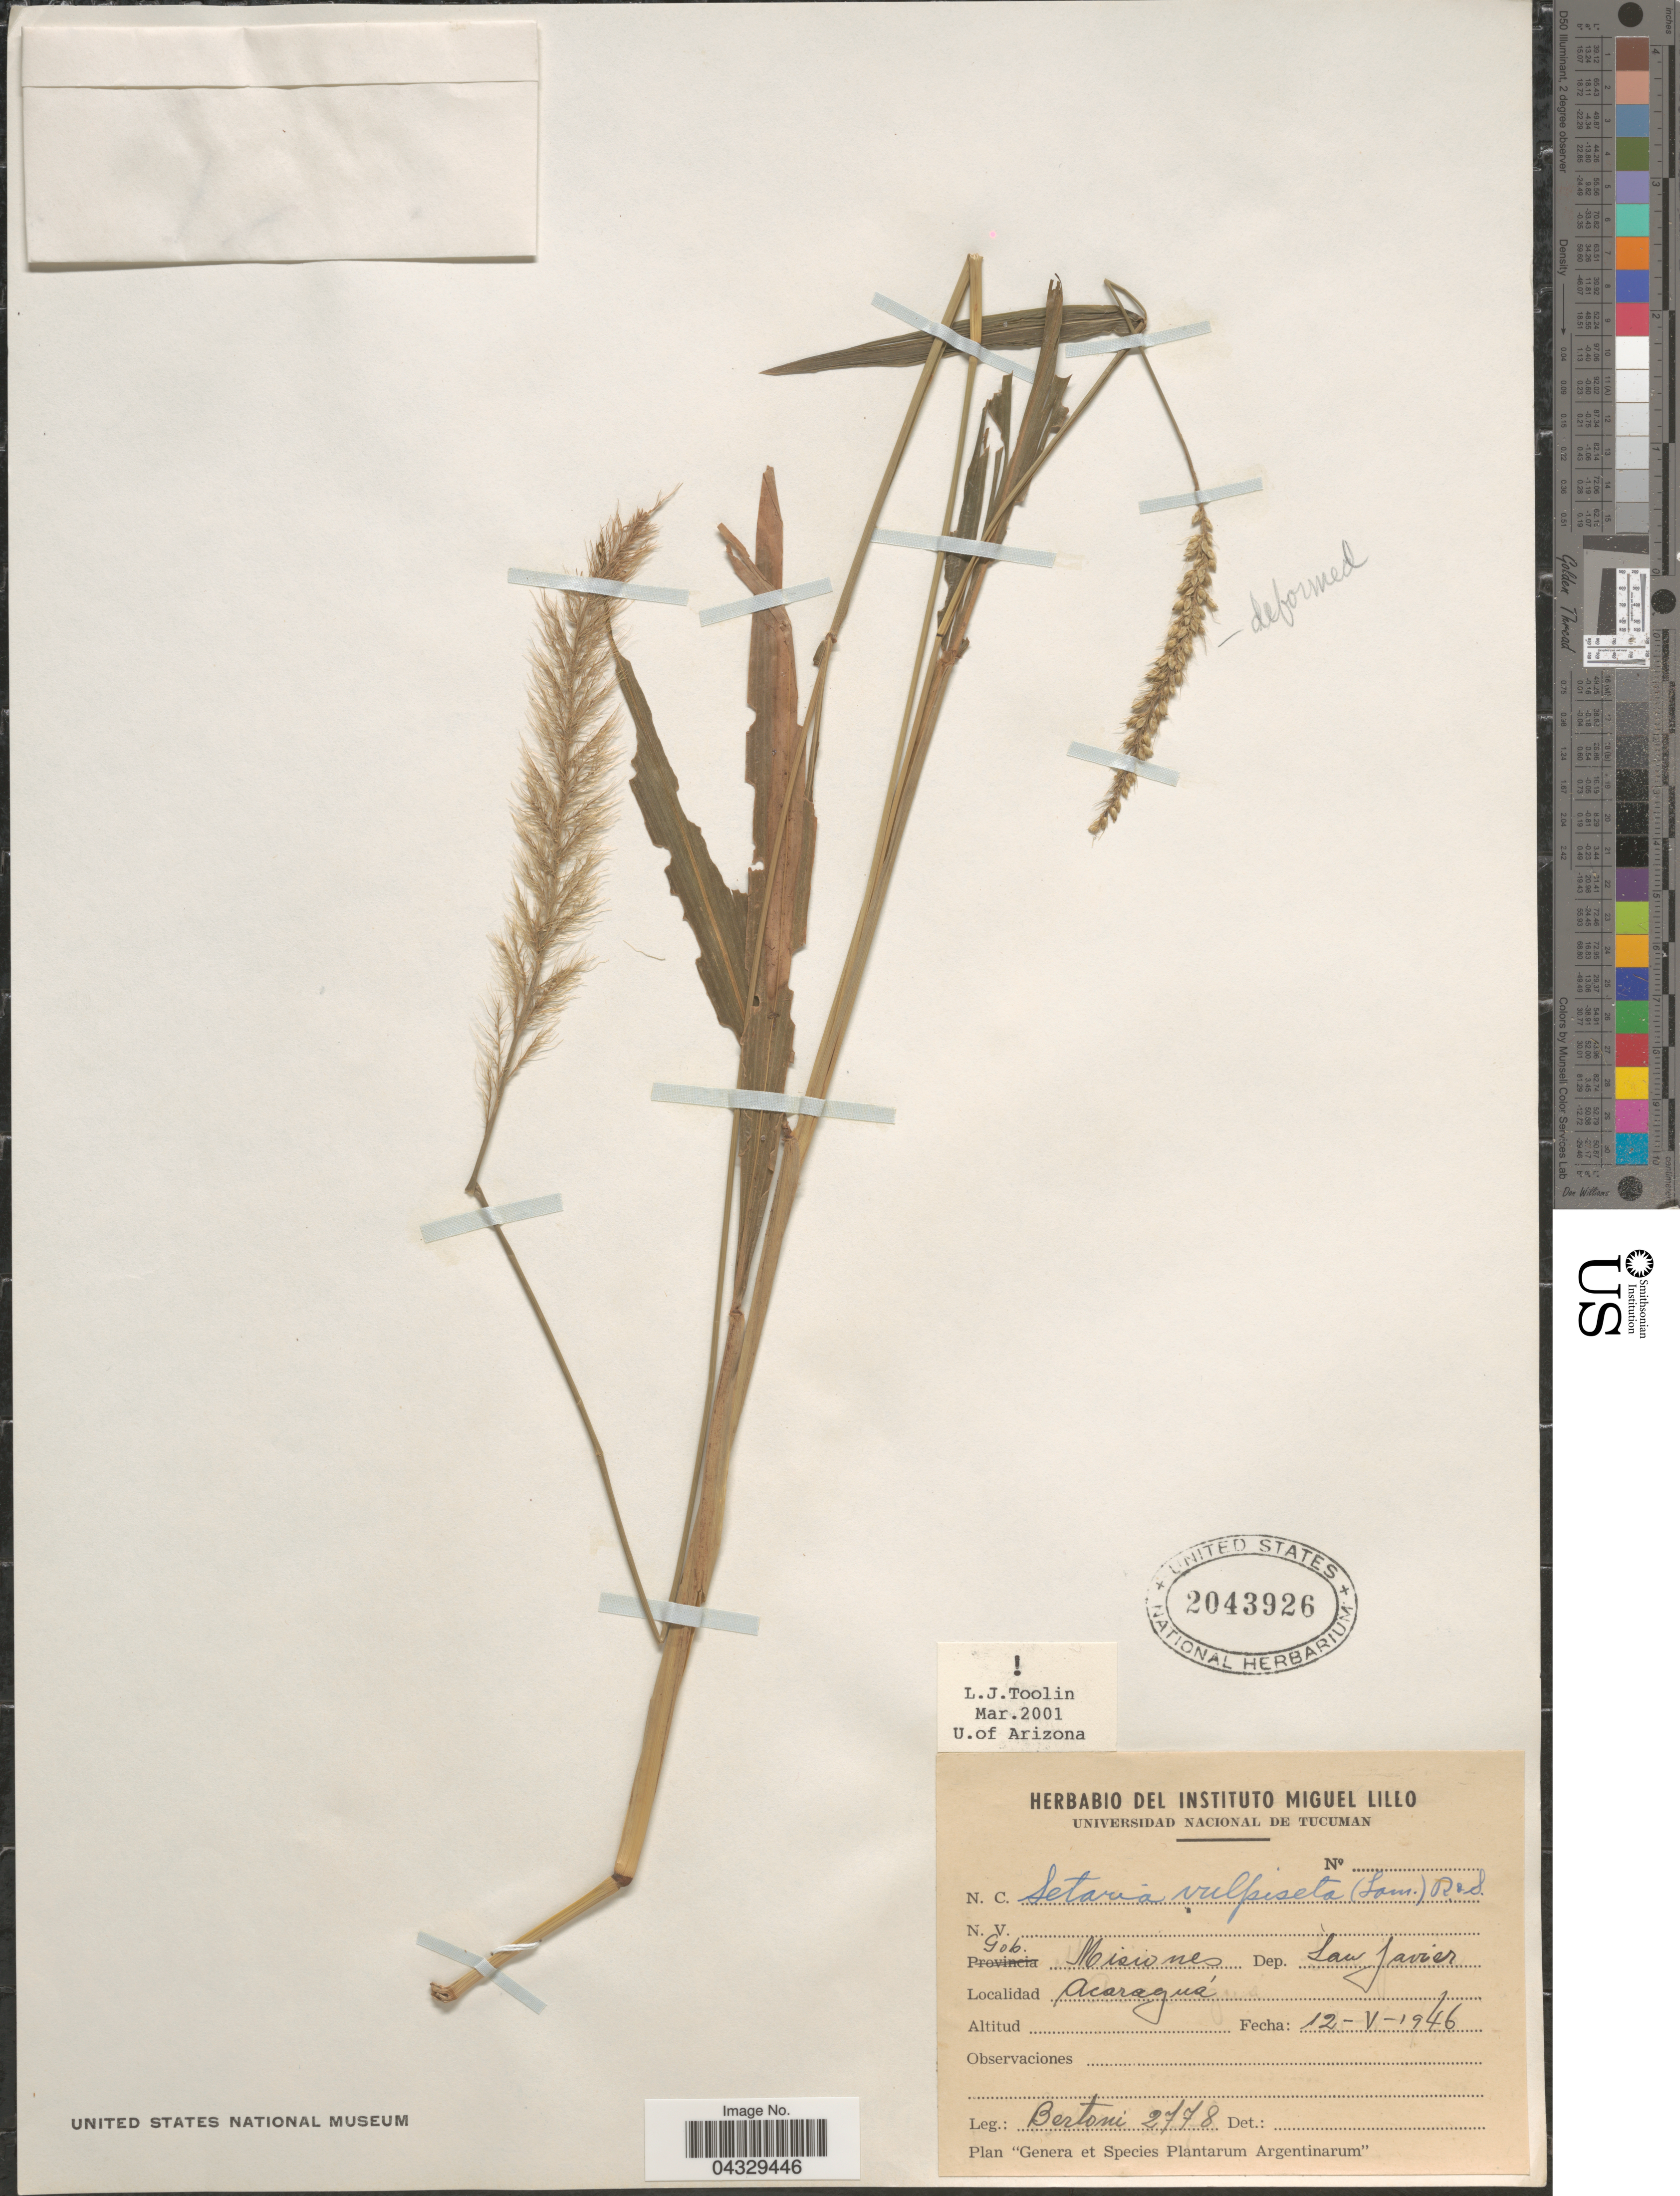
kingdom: Plantae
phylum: Tracheophyta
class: Liliopsida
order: Poales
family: Poaceae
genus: Setaria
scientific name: Setaria vulpiseta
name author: (Lam.) Roem. & Schult.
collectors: -- Bertoni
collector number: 2778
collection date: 1946-05-12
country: Argentina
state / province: Misiones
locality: Gob. Misiones. Dep. San Javier. Acaraguá.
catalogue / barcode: US 2043926